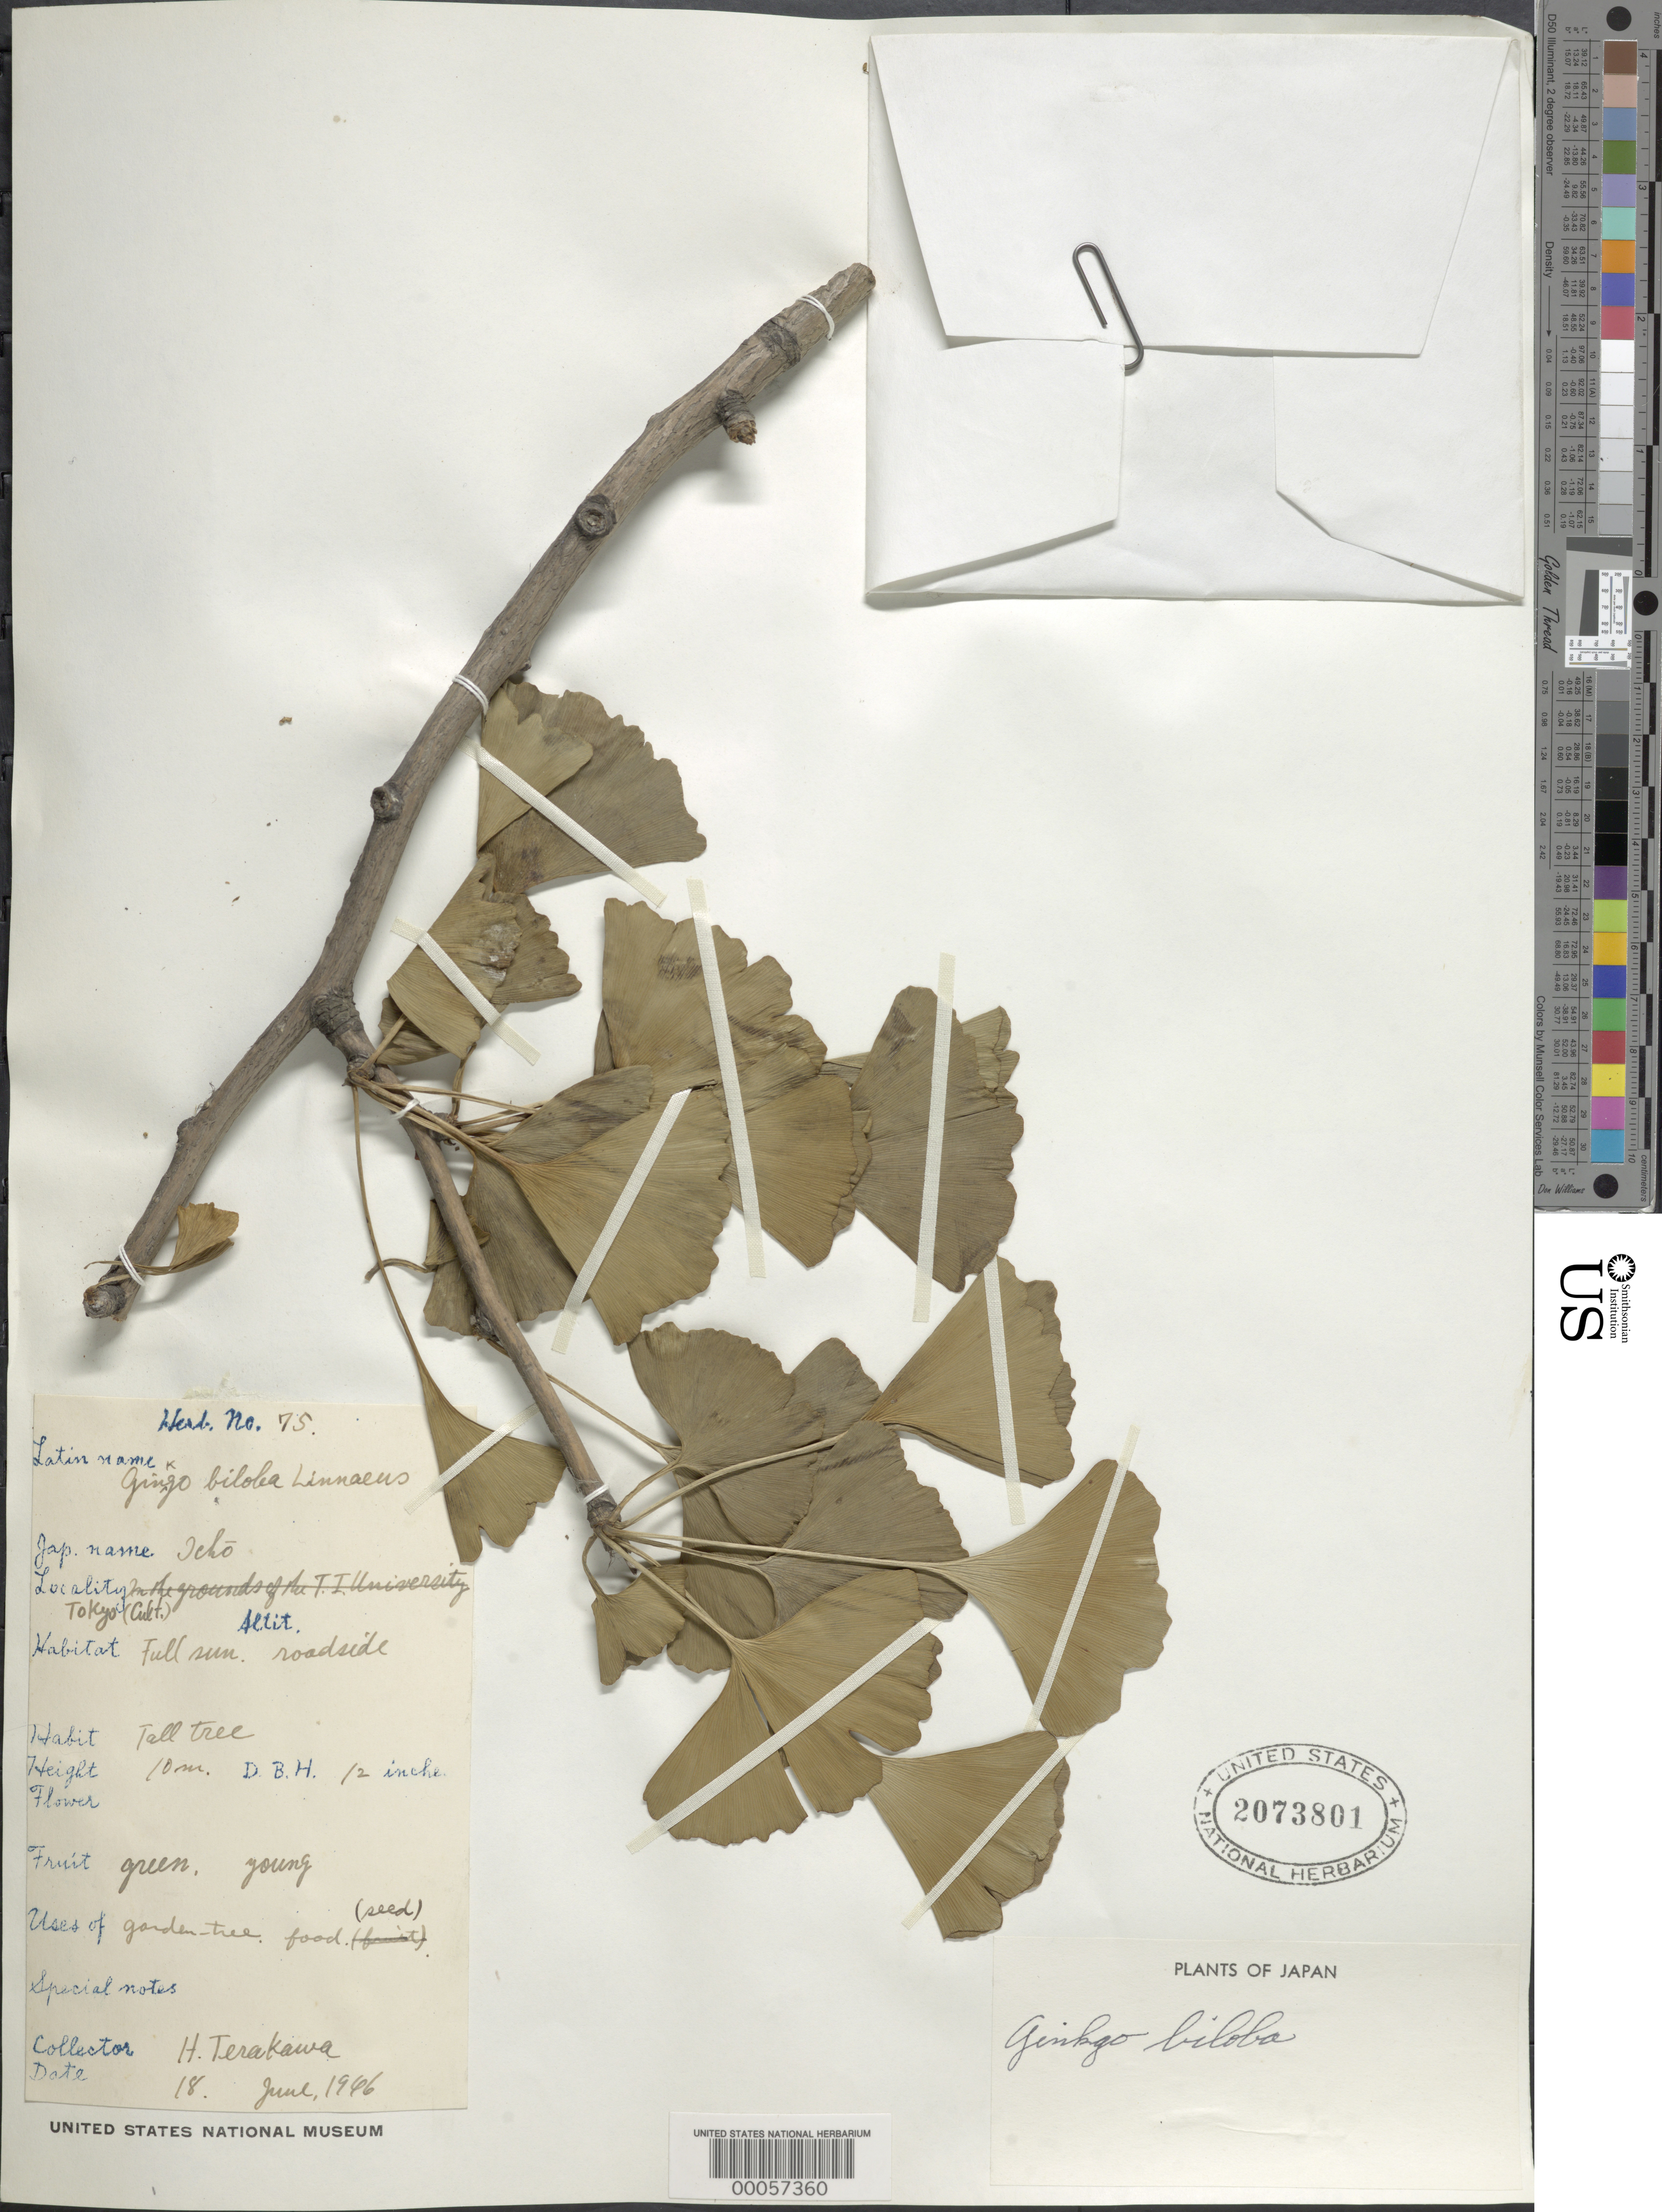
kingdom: Plantae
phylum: Tracheophyta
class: Ginkgoopsida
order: Ginkgoales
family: Ginkgoaceae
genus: Ginkgo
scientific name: Ginkgo biloba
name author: L.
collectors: H. Terakawa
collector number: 75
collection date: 1946-06-18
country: Japan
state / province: Tokyo, Federal City of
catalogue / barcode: US 2073801